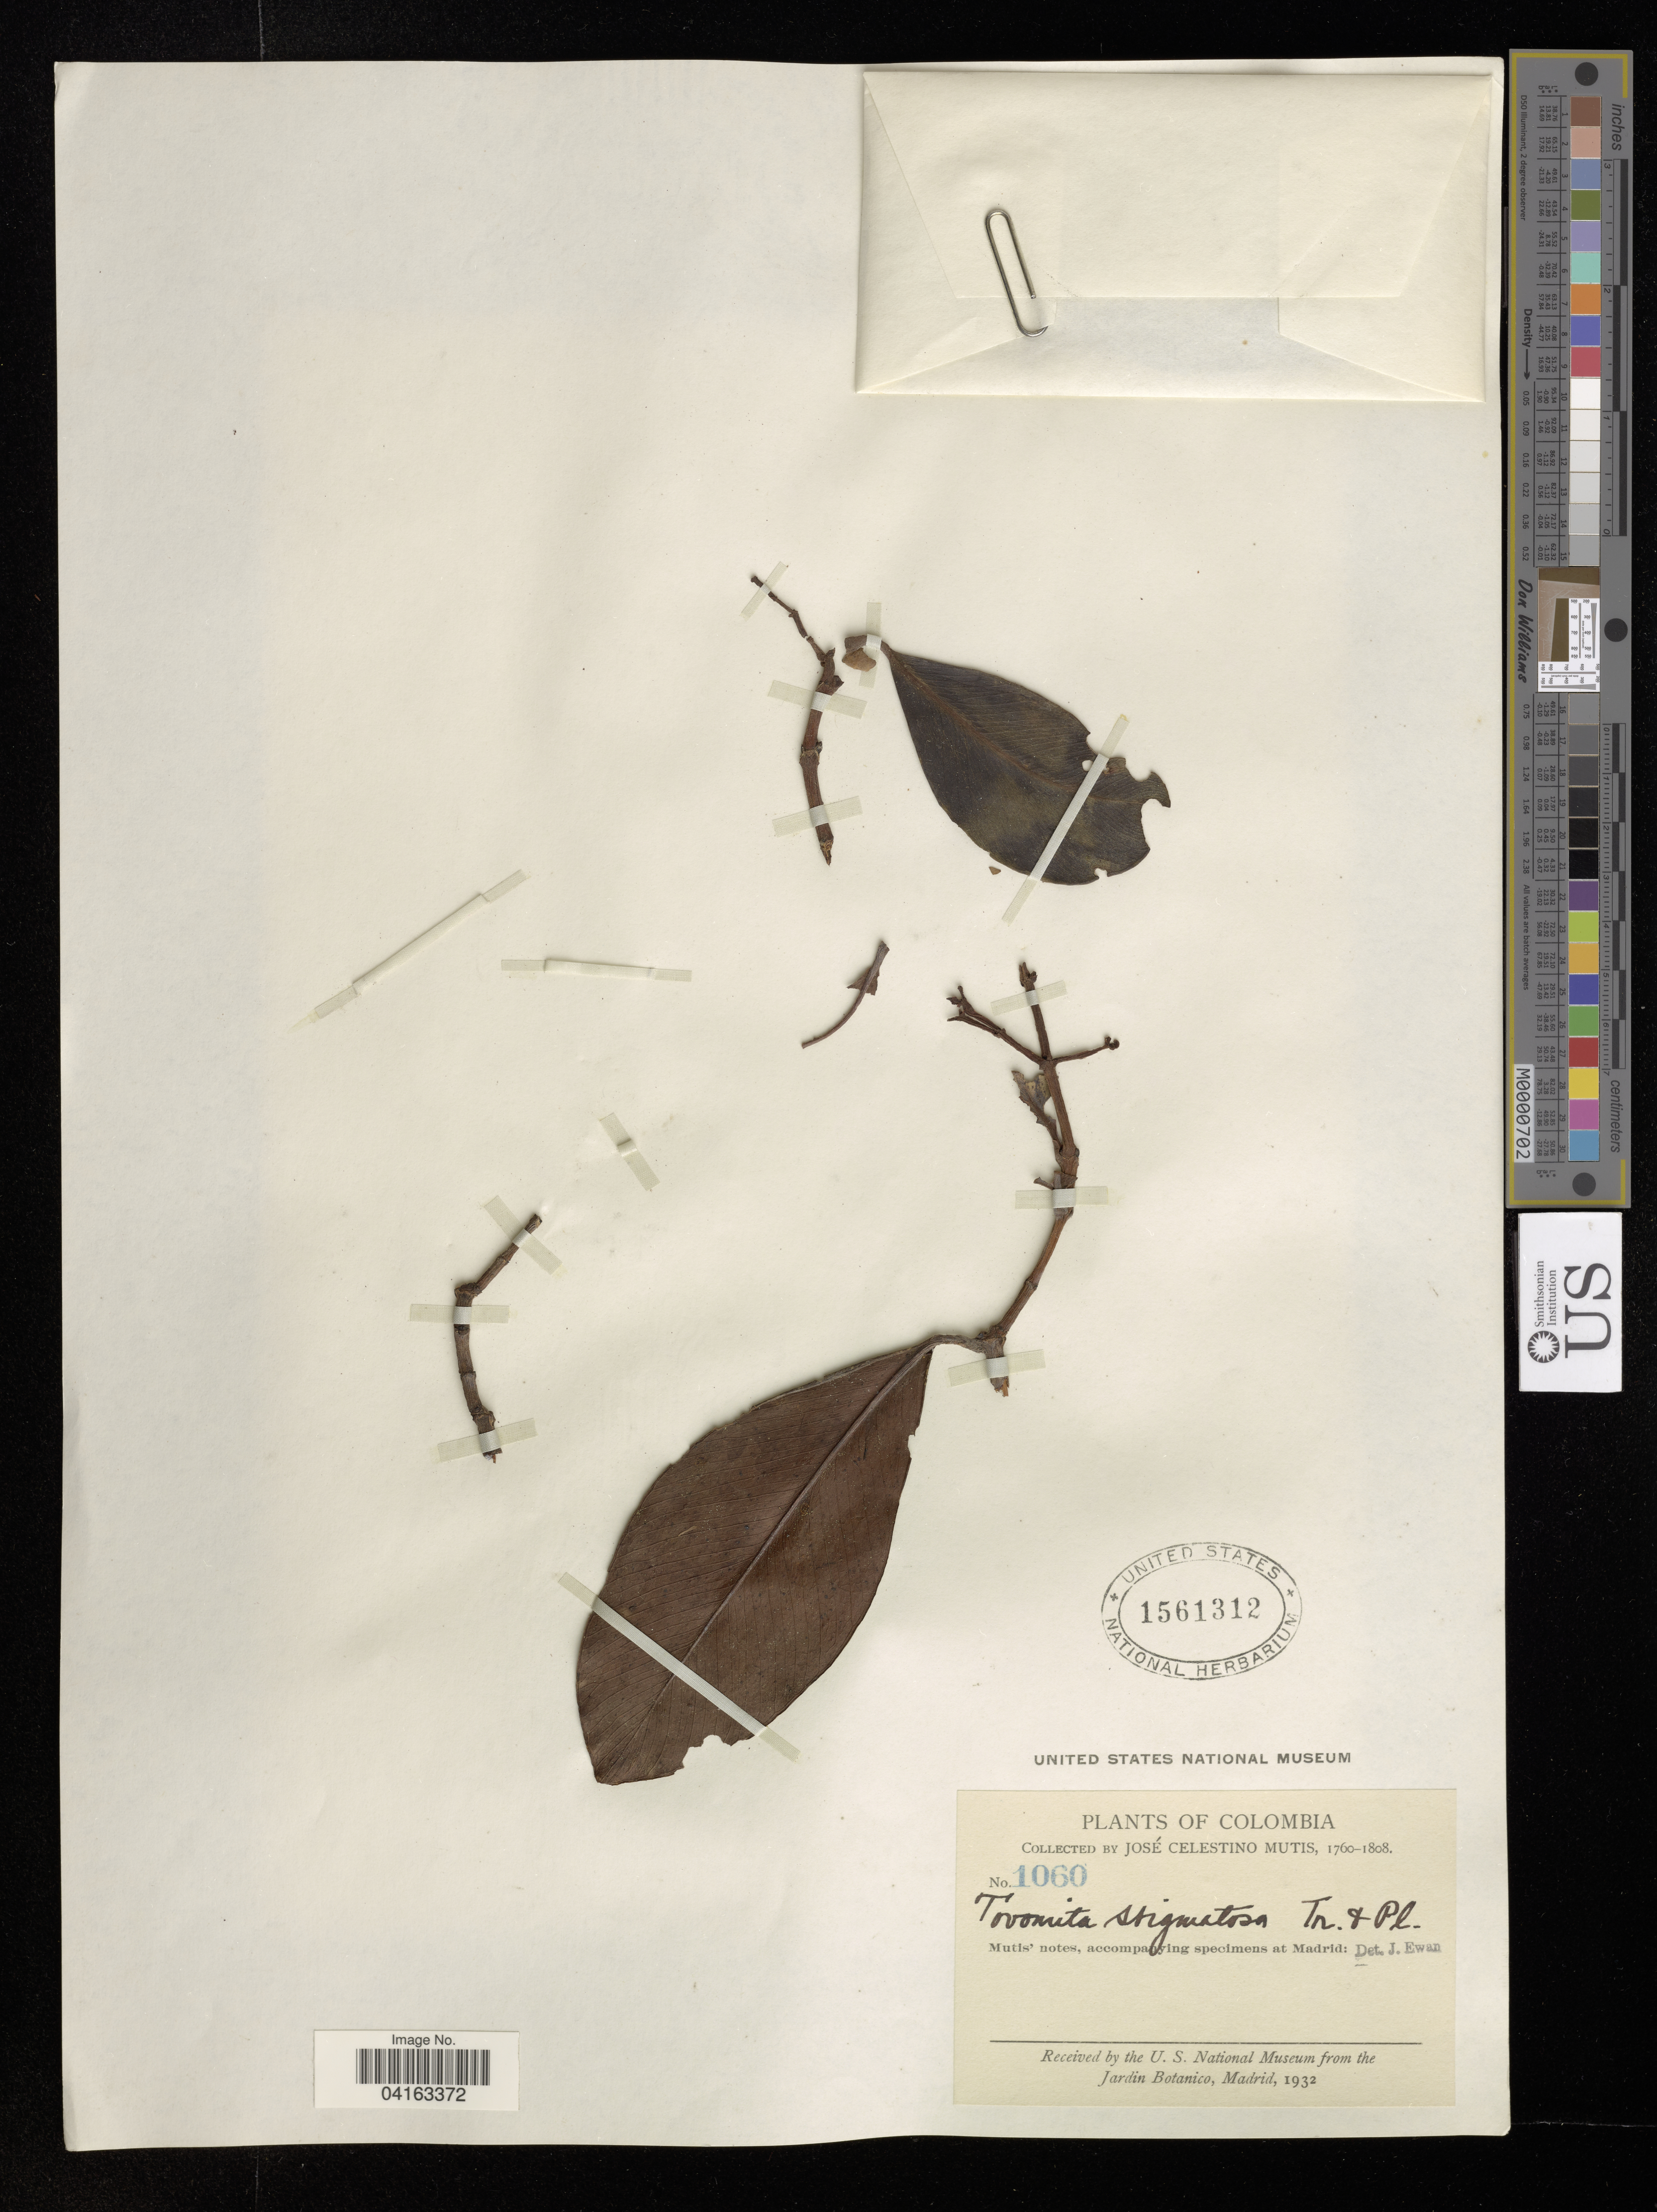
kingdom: Plantae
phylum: Tracheophyta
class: Magnoliopsida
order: Malpighiales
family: Clusiaceae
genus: Tovomita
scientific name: Tovomita stigmatosa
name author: Planch. & Triana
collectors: J. C. B. Mutis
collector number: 1060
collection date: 1760/1808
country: Colombia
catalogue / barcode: US 1561312